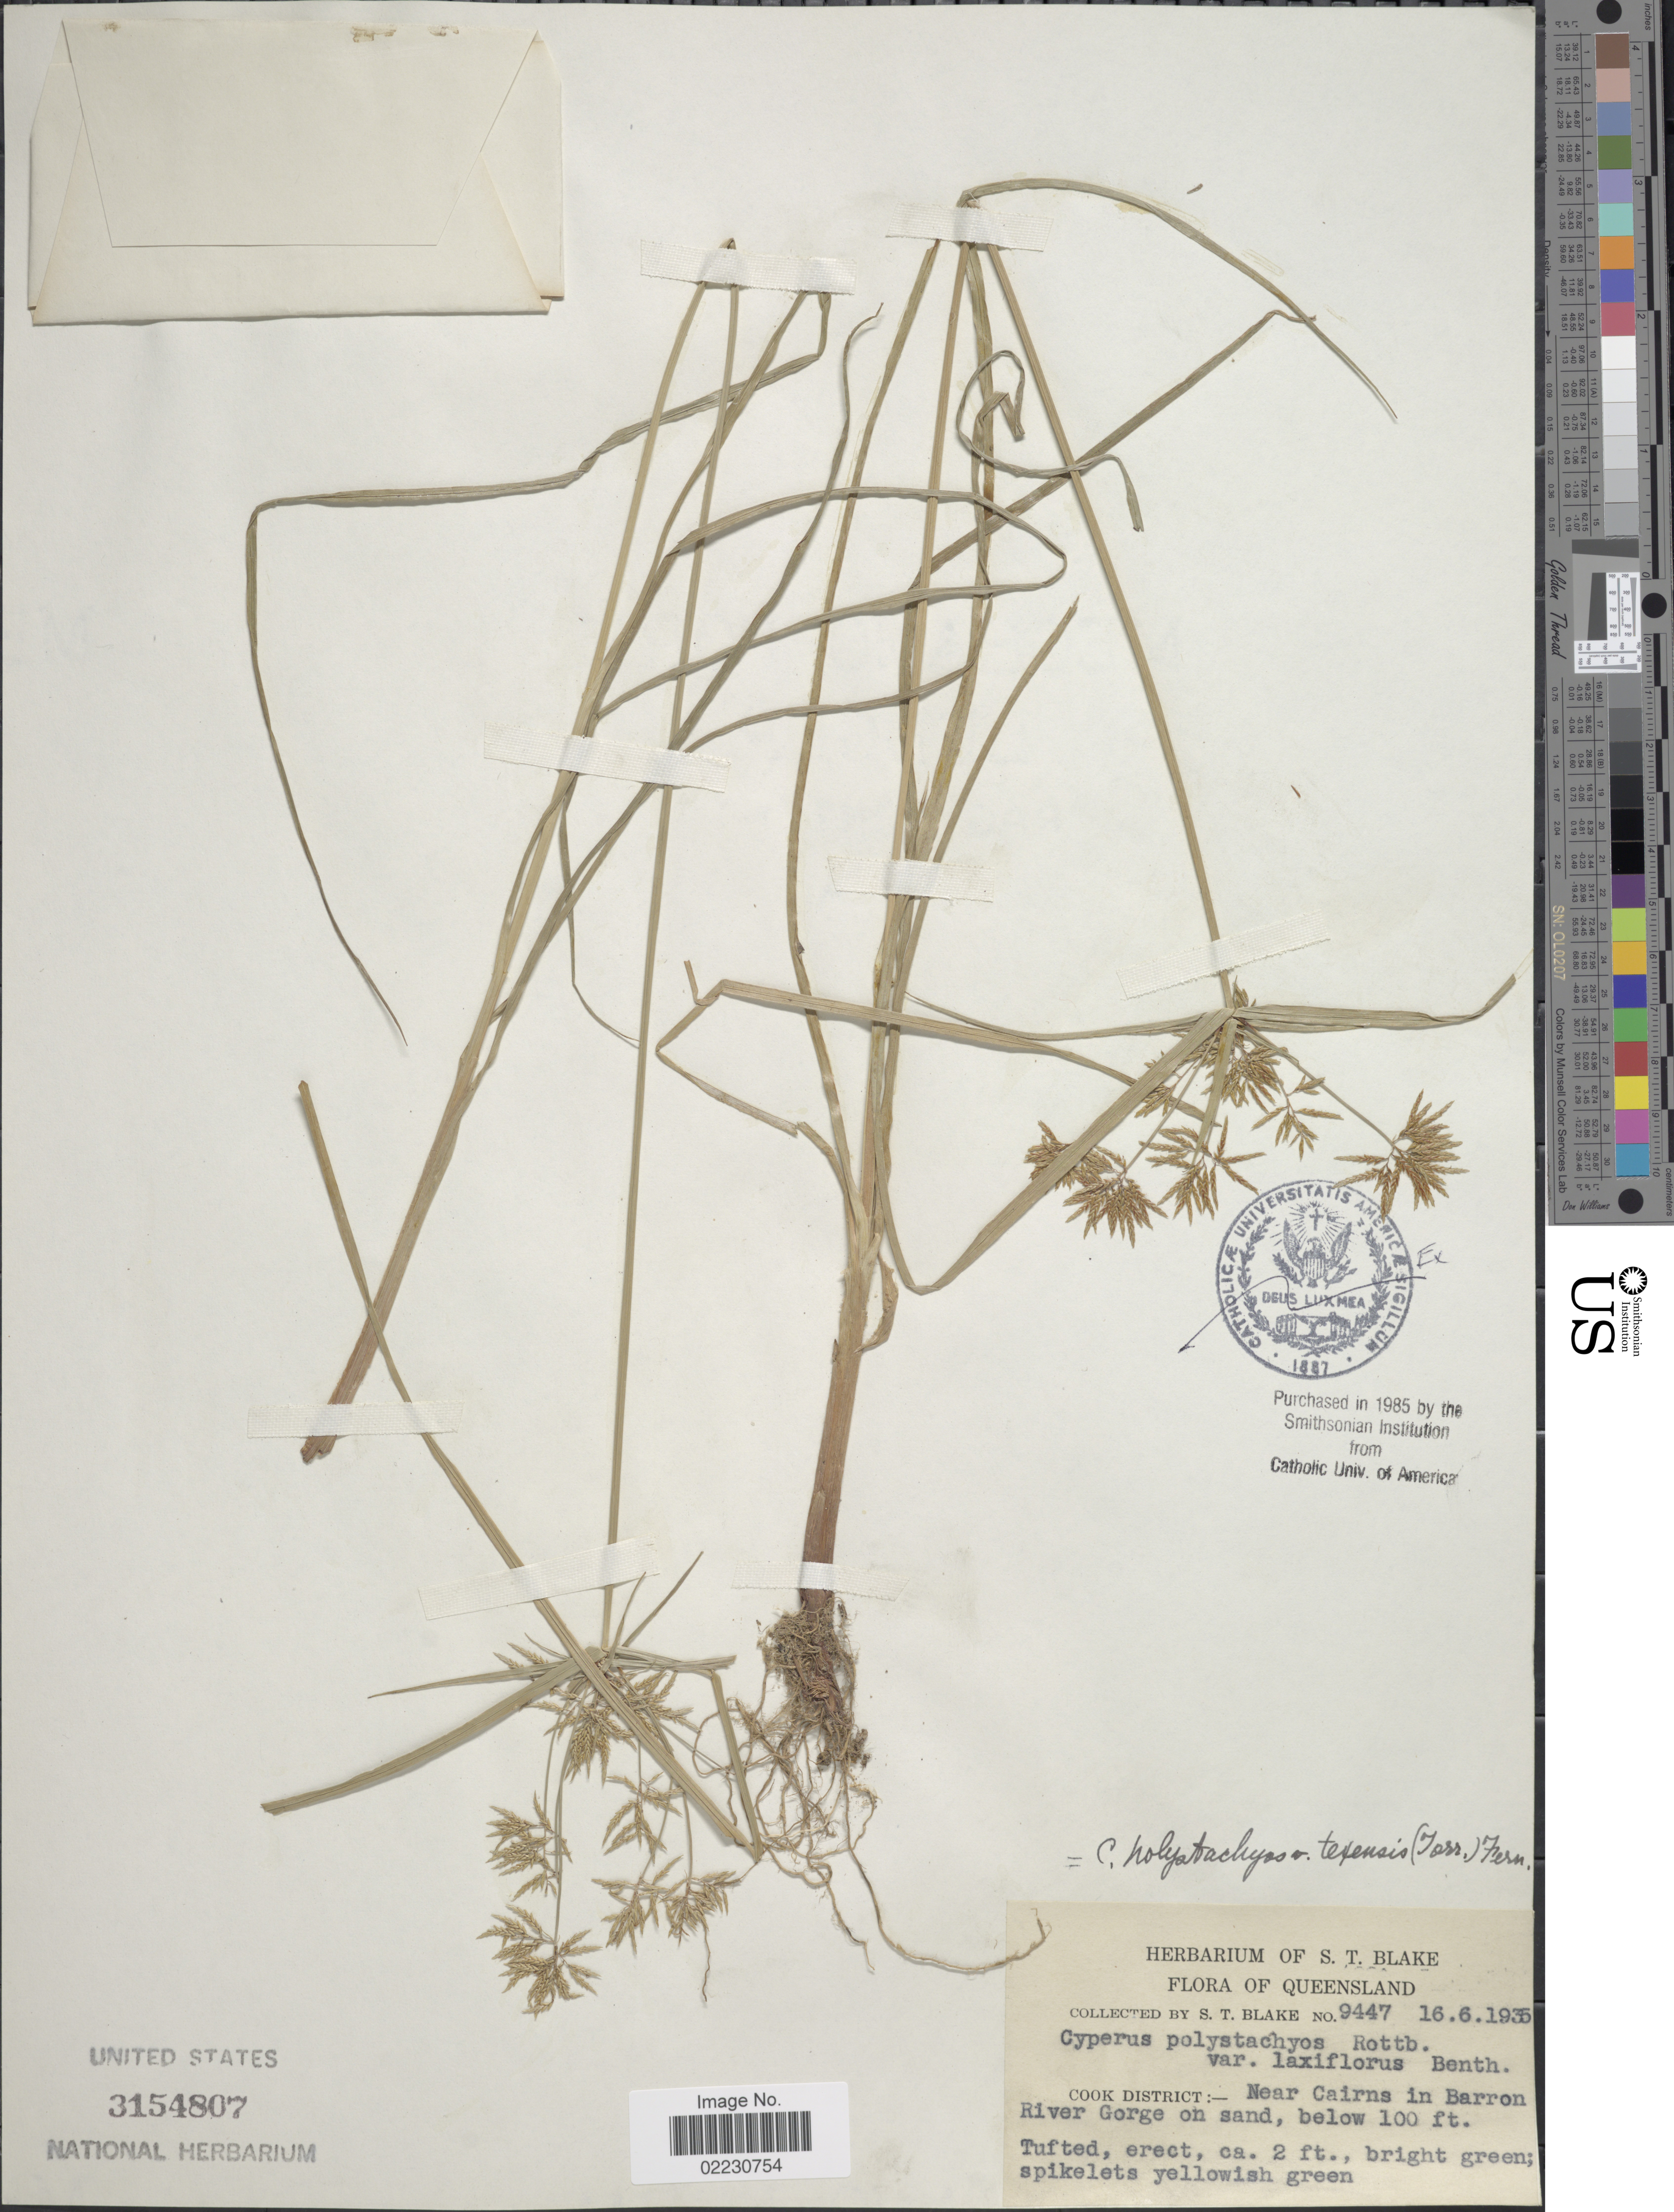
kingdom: Plantae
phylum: Tracheophyta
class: Liliopsida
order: Poales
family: Cyperaceae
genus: Cyperus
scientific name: Cyperus polystachyos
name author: Rottb.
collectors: S. T. Blake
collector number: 9447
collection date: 1935-06-16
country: Australia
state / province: Queensland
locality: Cook District, near Cairns in Barron River Gorge on sand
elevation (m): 30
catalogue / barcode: US 3154807